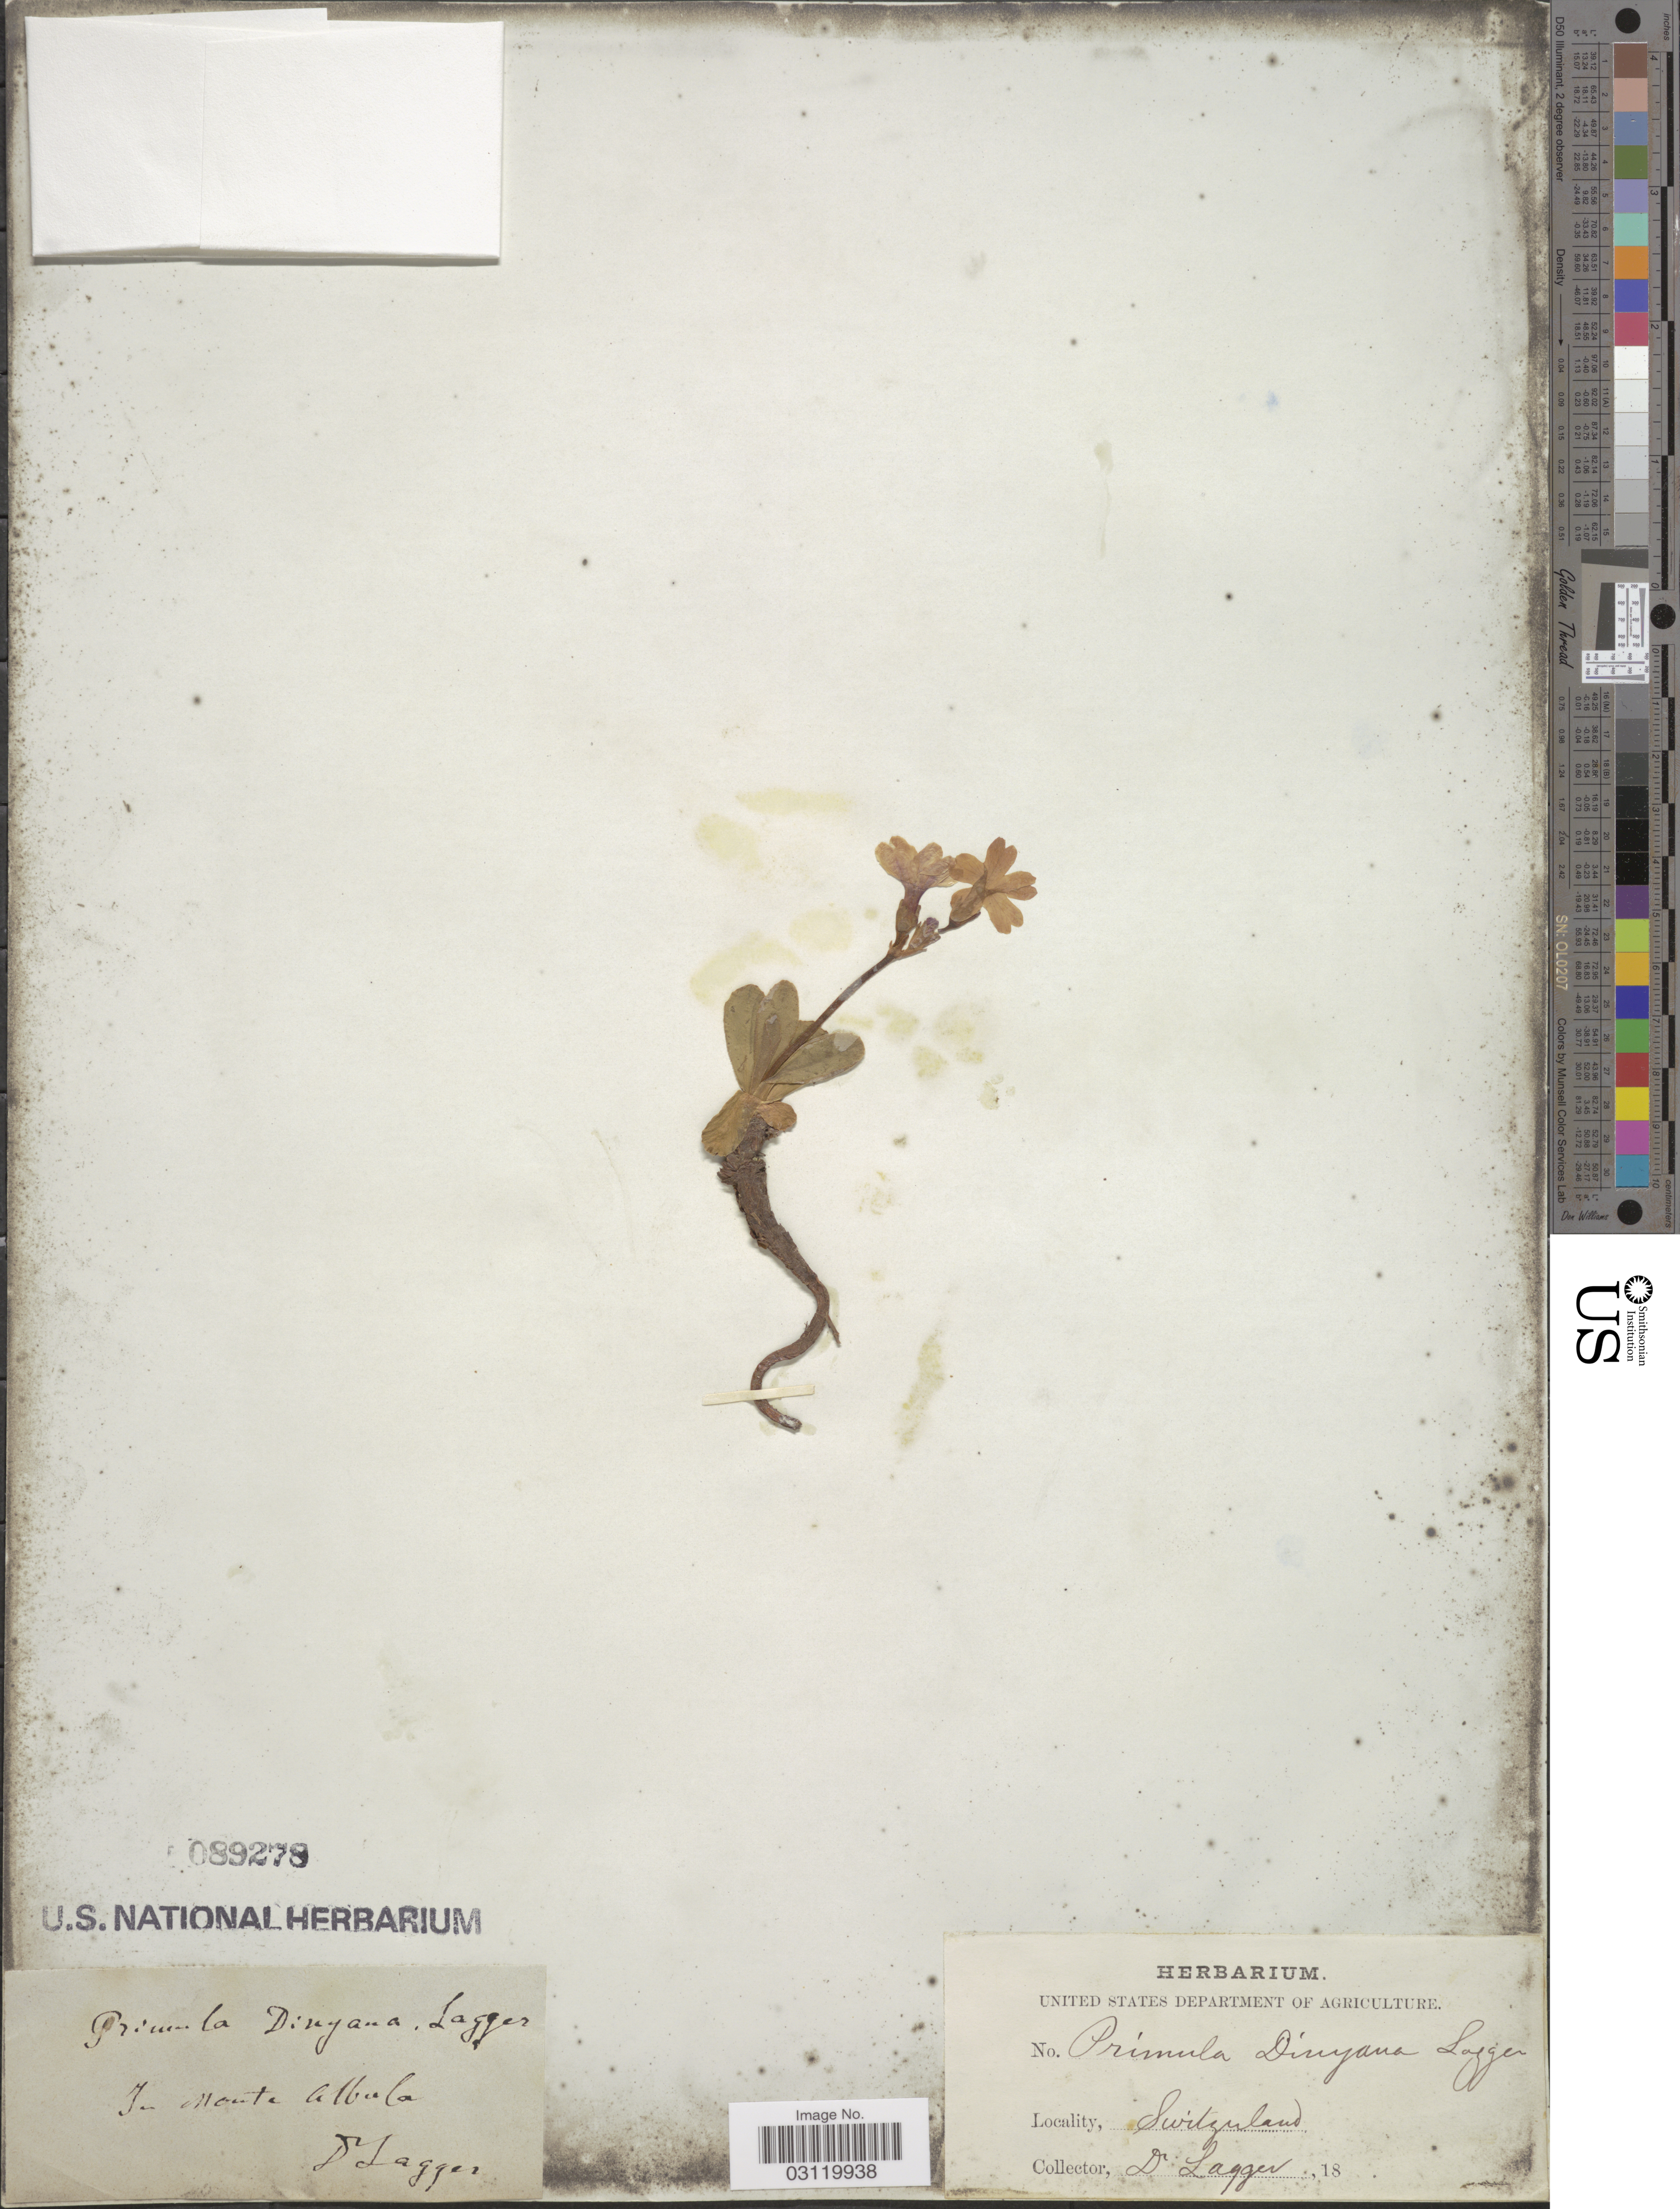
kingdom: Plantae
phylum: Tracheophyta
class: Magnoliopsida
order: Ericales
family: Primulaceae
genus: Primula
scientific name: Primula x dinyana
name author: Lagger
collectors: F. J. Lagger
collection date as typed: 18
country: Switzerland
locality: In monte Albula.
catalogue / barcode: US 89278